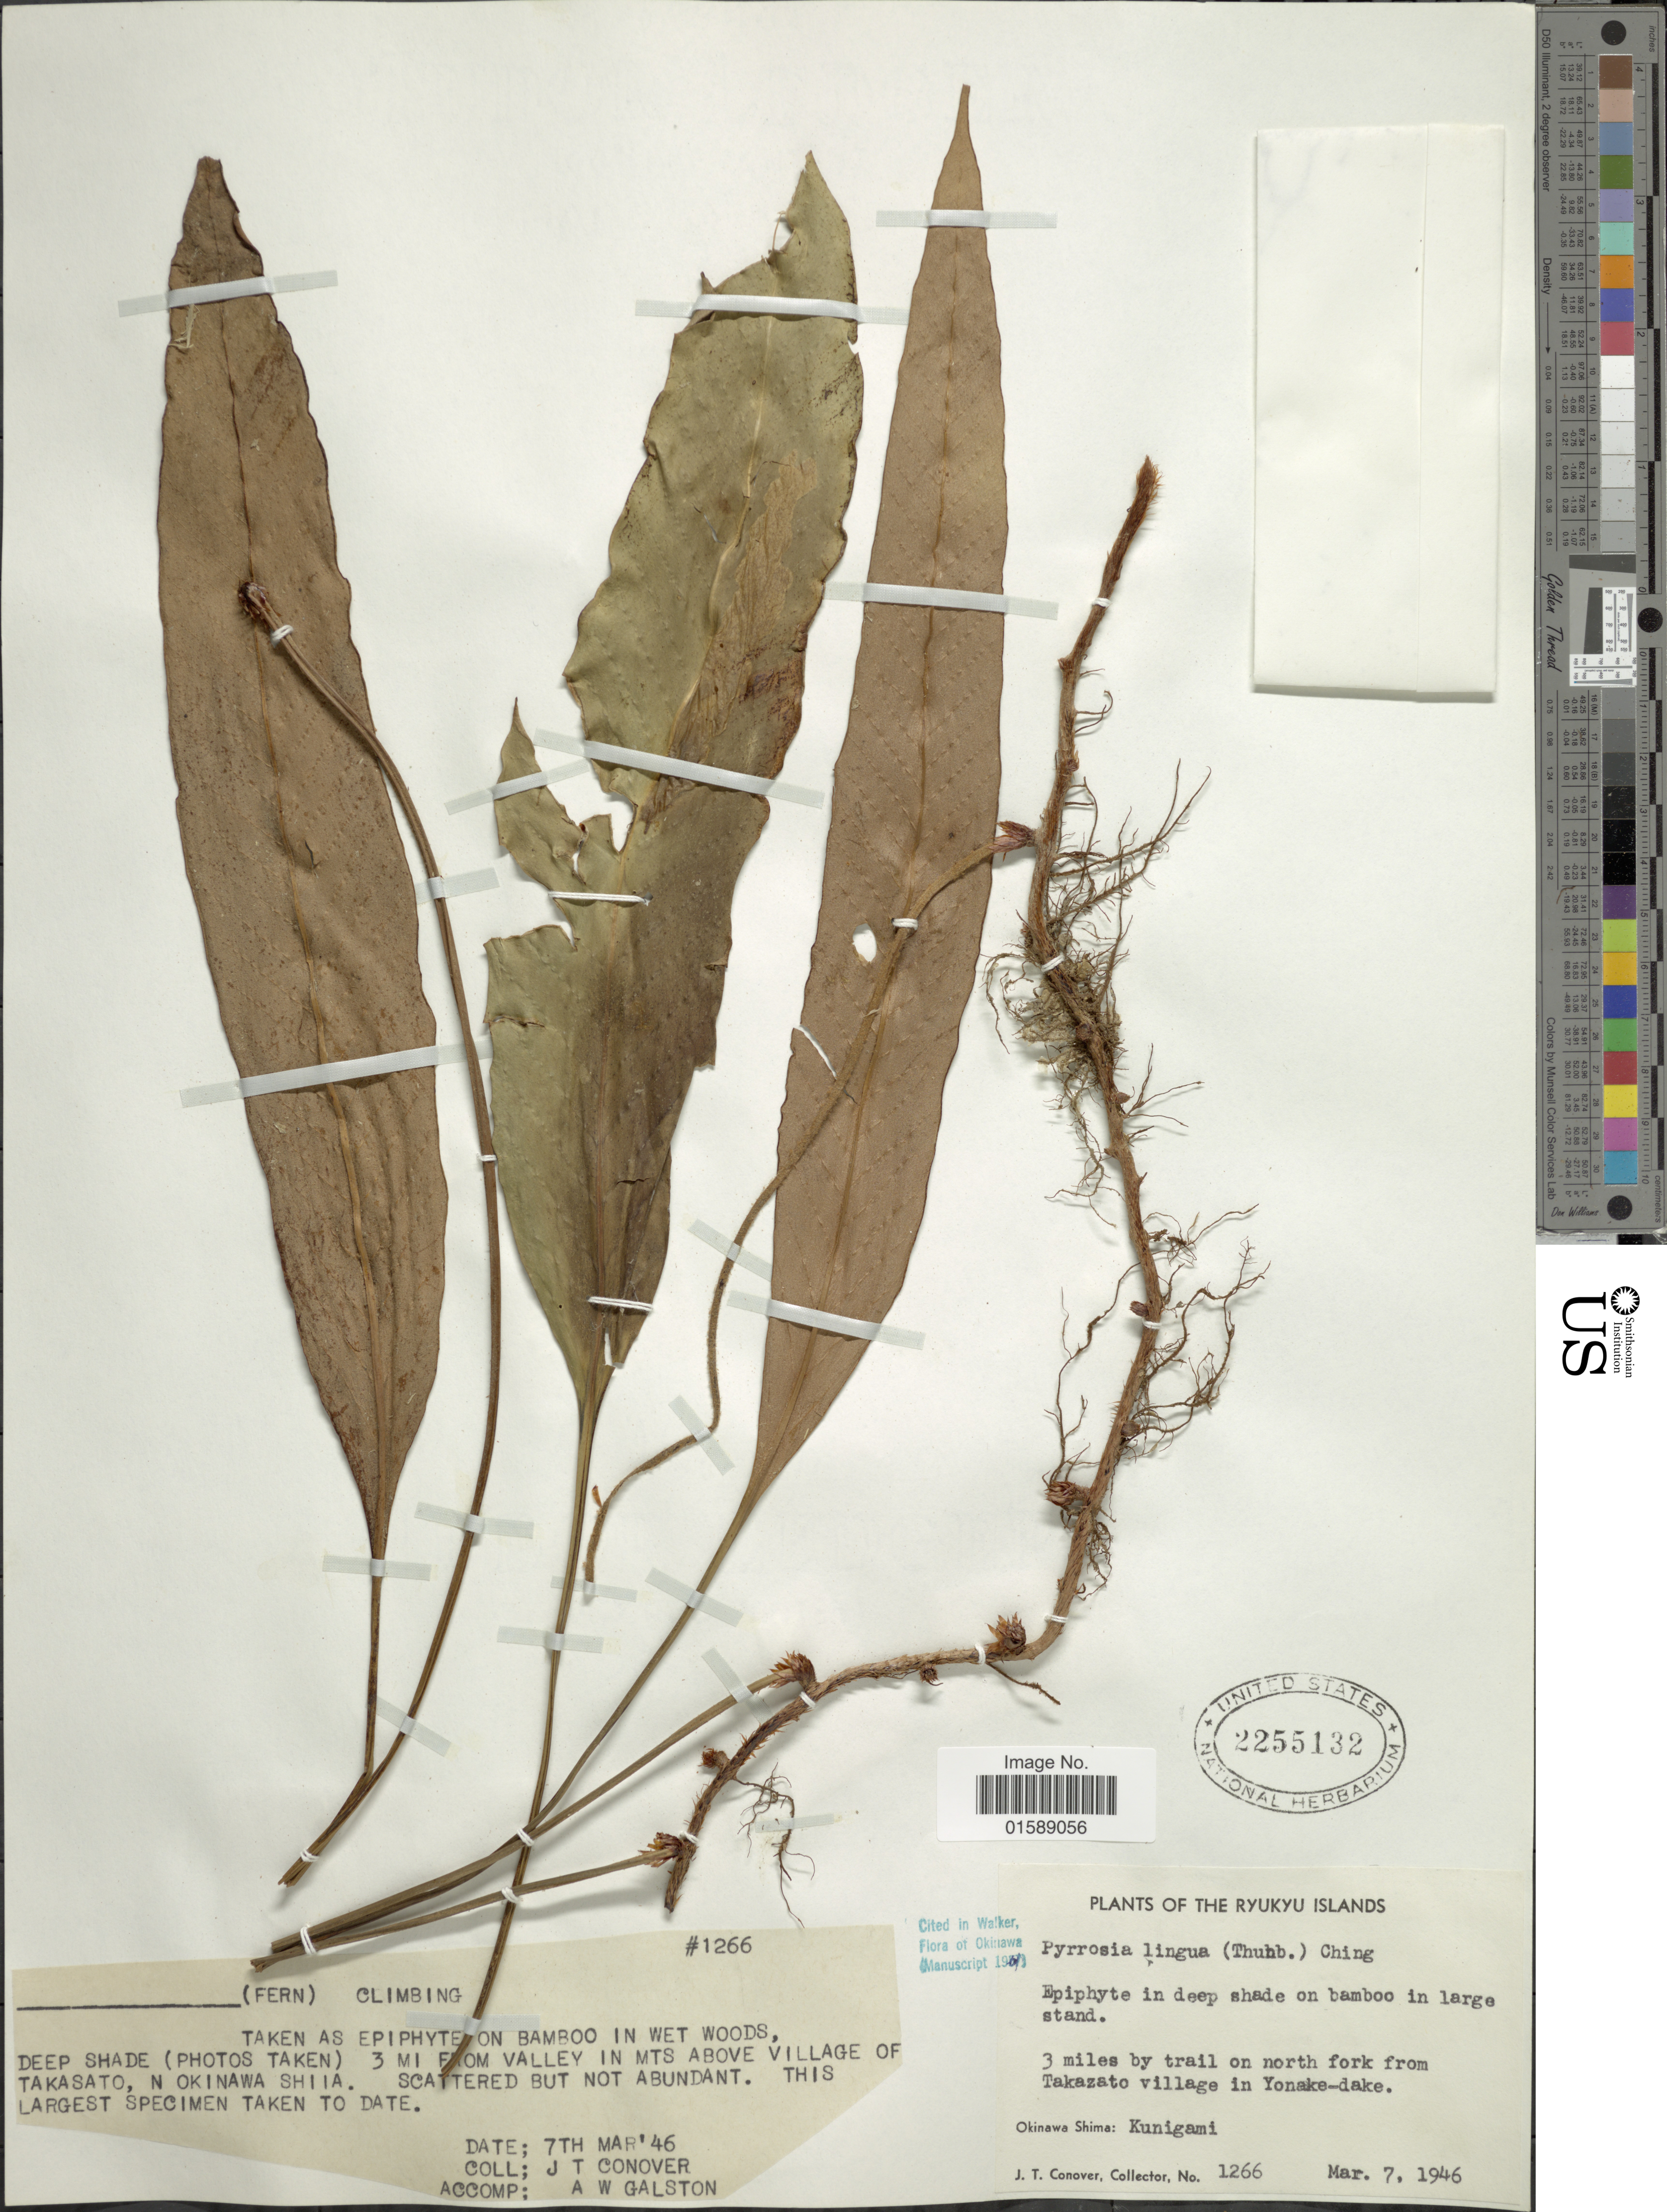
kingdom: Plantae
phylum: Tracheophyta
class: Polypodiopsida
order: Polypodiales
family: Polypodiaceae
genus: Pyrrosia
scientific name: Pyrrosia lingua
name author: (Thurb.) Farw.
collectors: J. T. Conover & A. Galston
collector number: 1266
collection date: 1946-03-07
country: Japan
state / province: Okinawa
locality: Ryukyu Islands. 3 miles by trail on north fork from Takazato village in Yonake-dake. 3 mi from valley above village of Takasato, N Okinawa Shiia. Okinawa Shima: Kunigami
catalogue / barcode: US 2255132